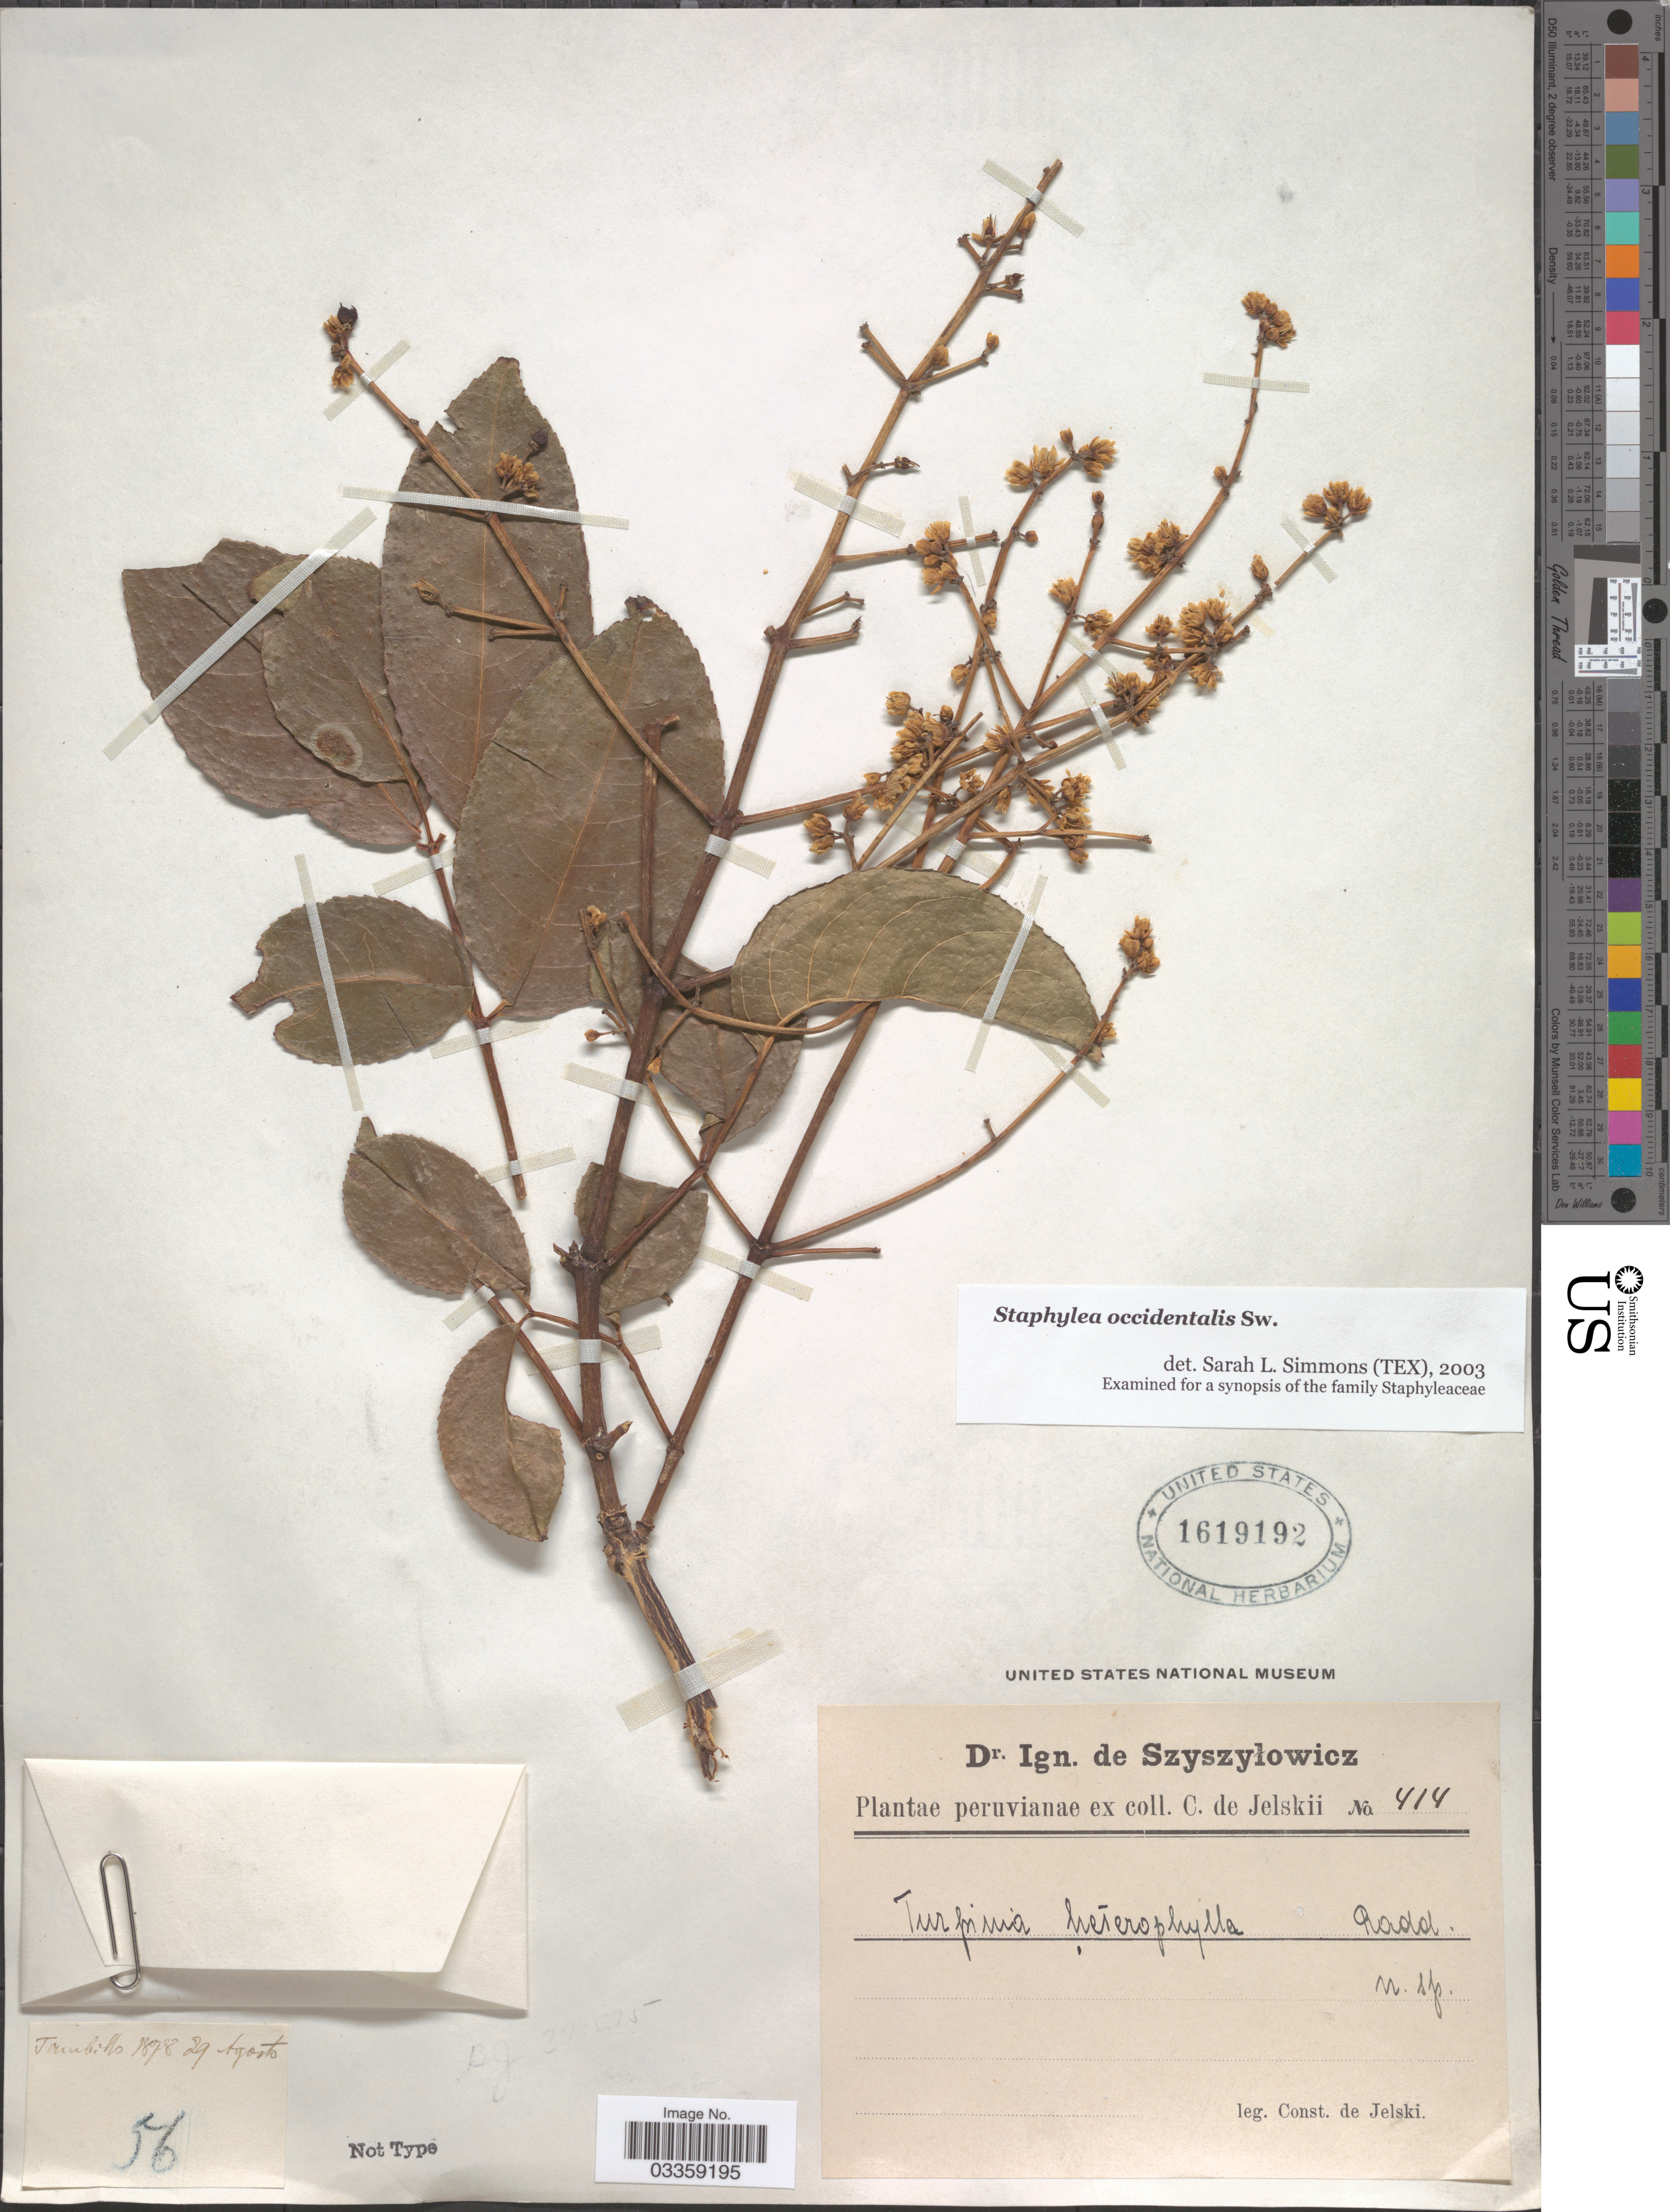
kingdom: Plantae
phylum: Tracheophyta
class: Magnoliopsida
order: Crossosomatales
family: Staphyleaceae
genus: Turpinia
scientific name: Turpinia occidentalis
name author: (Sw.) G. Don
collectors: C. de Jelski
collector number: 414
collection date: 1878-08-29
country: Peru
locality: Tambillo.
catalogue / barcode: US 1619192